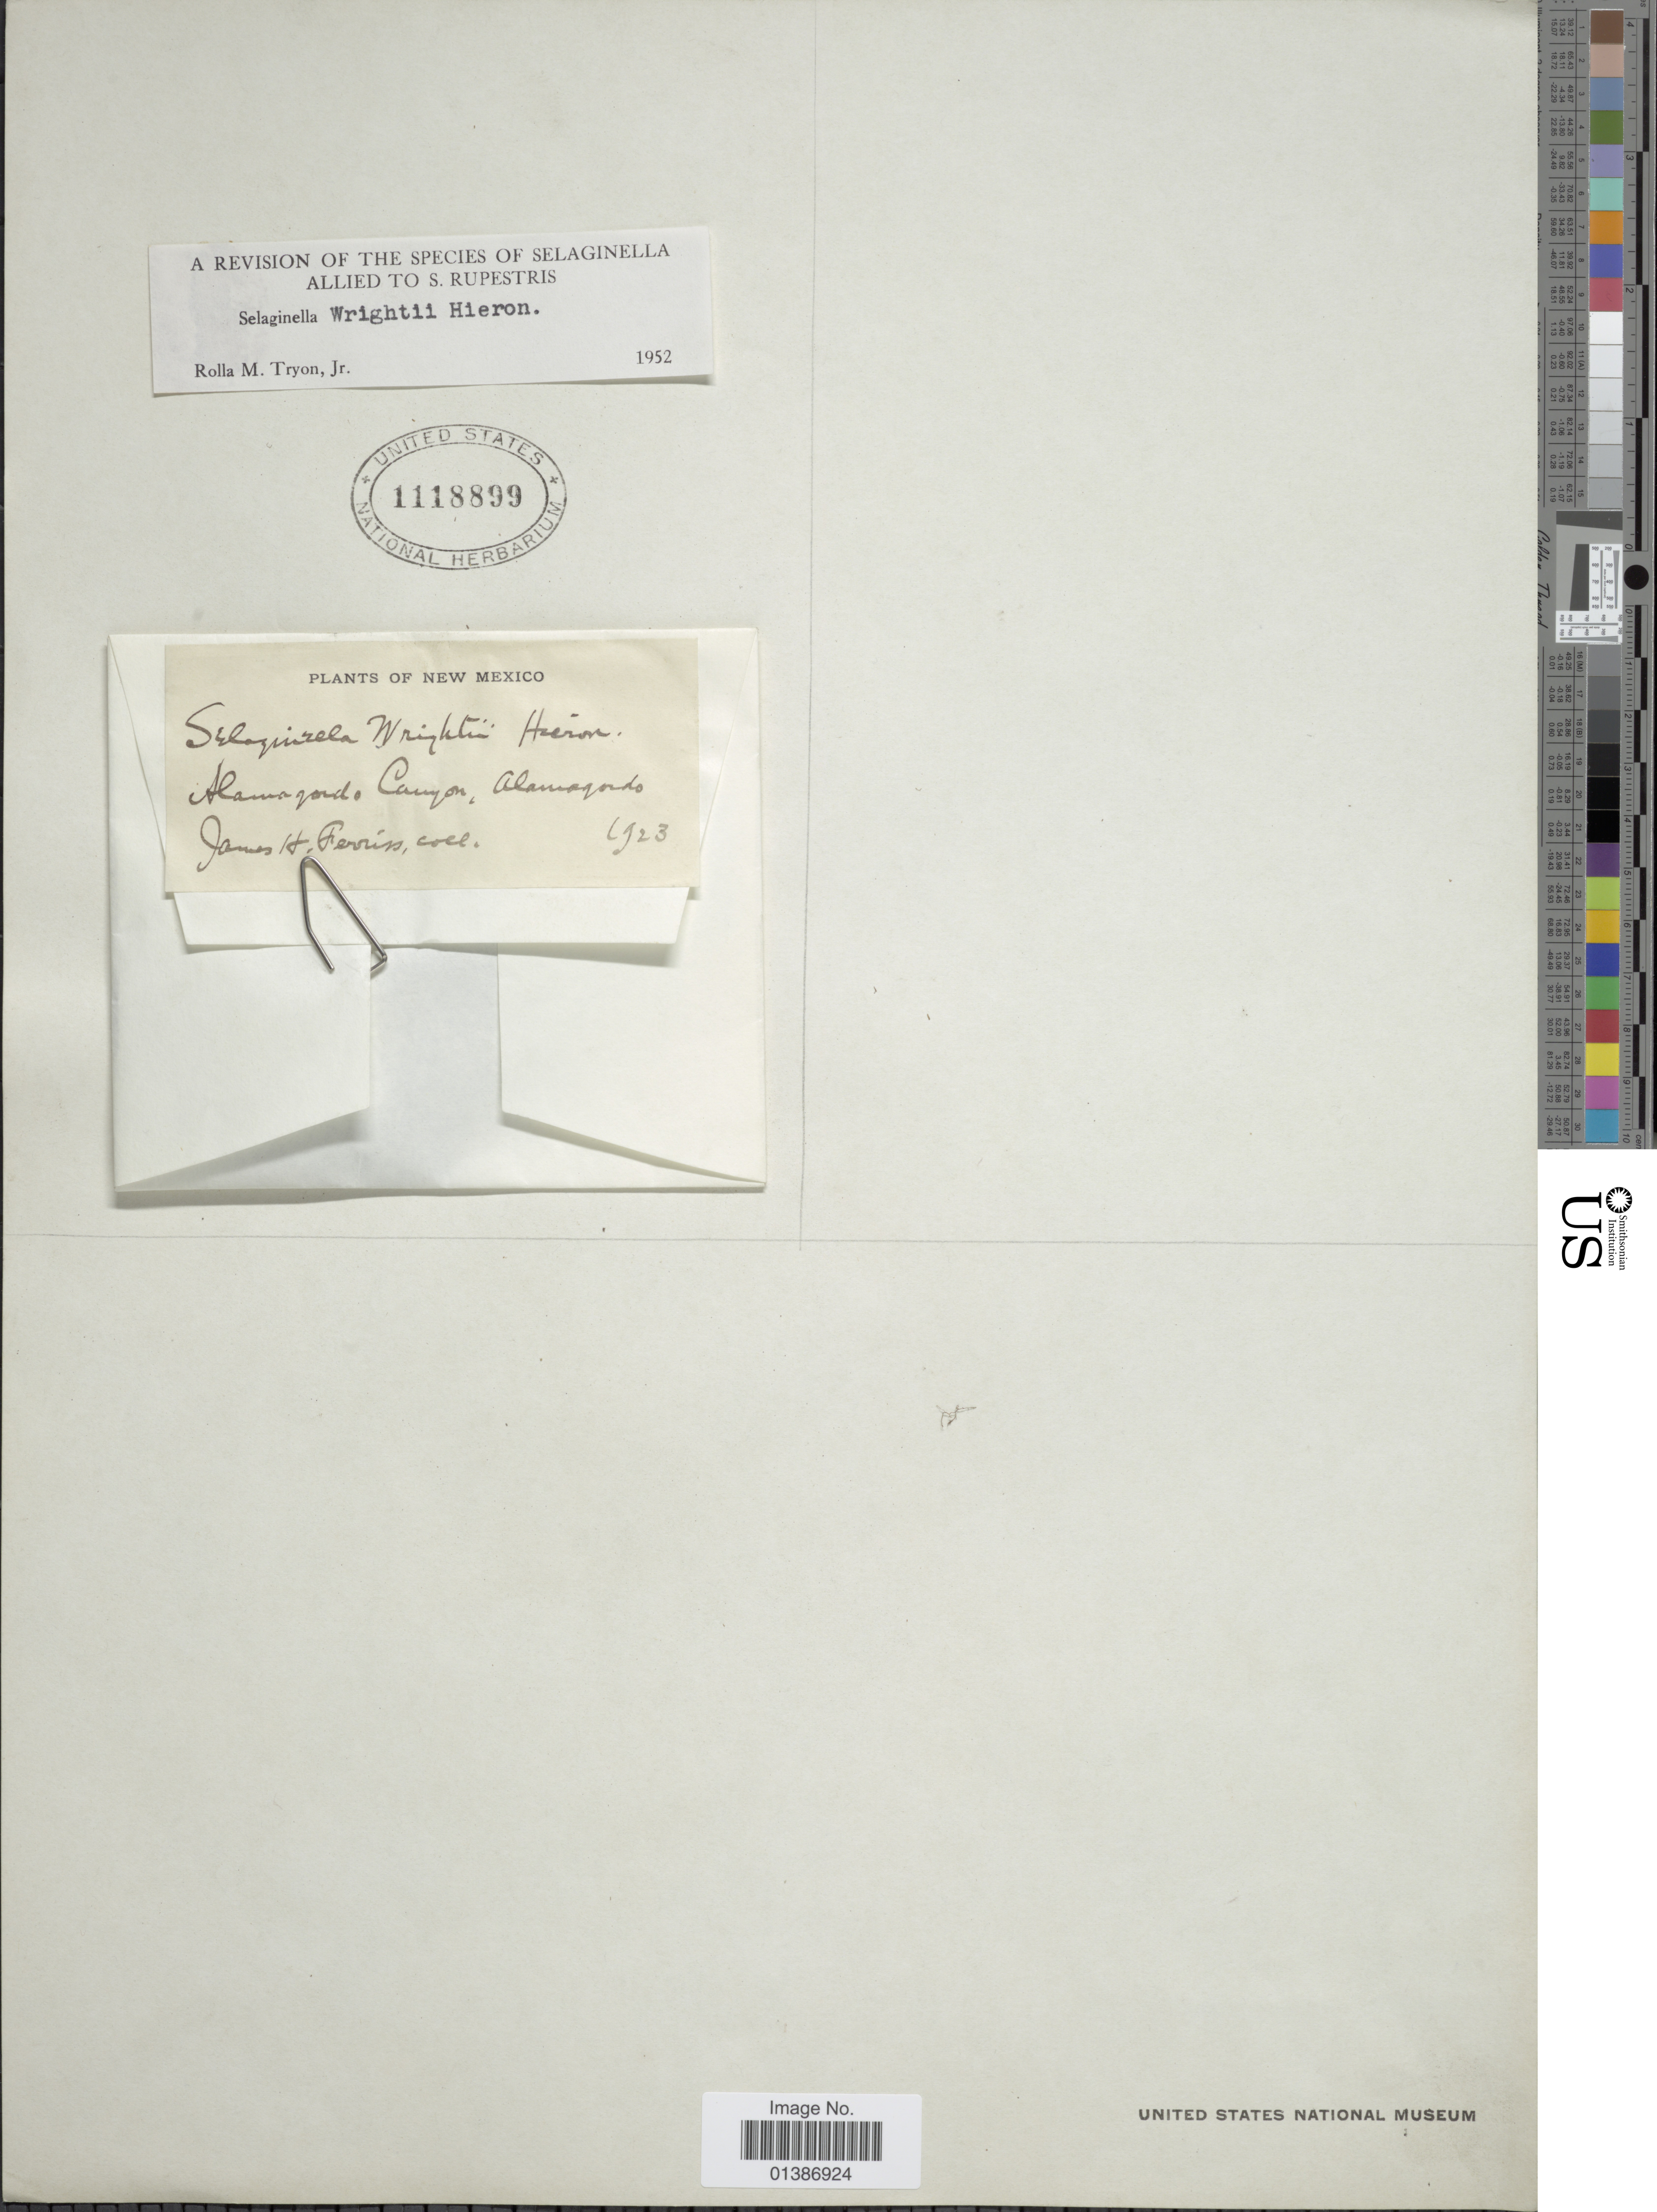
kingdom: Plantae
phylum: Tracheophyta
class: Lycopodiopsida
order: Selaginellales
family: Selaginellaceae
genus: Selaginella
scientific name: Selaginella wrightii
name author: Hieron.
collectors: J. Ferriss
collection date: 1923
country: United States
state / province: New Mexico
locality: Alamogordo Canyon, Alamogordo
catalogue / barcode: US 1118899